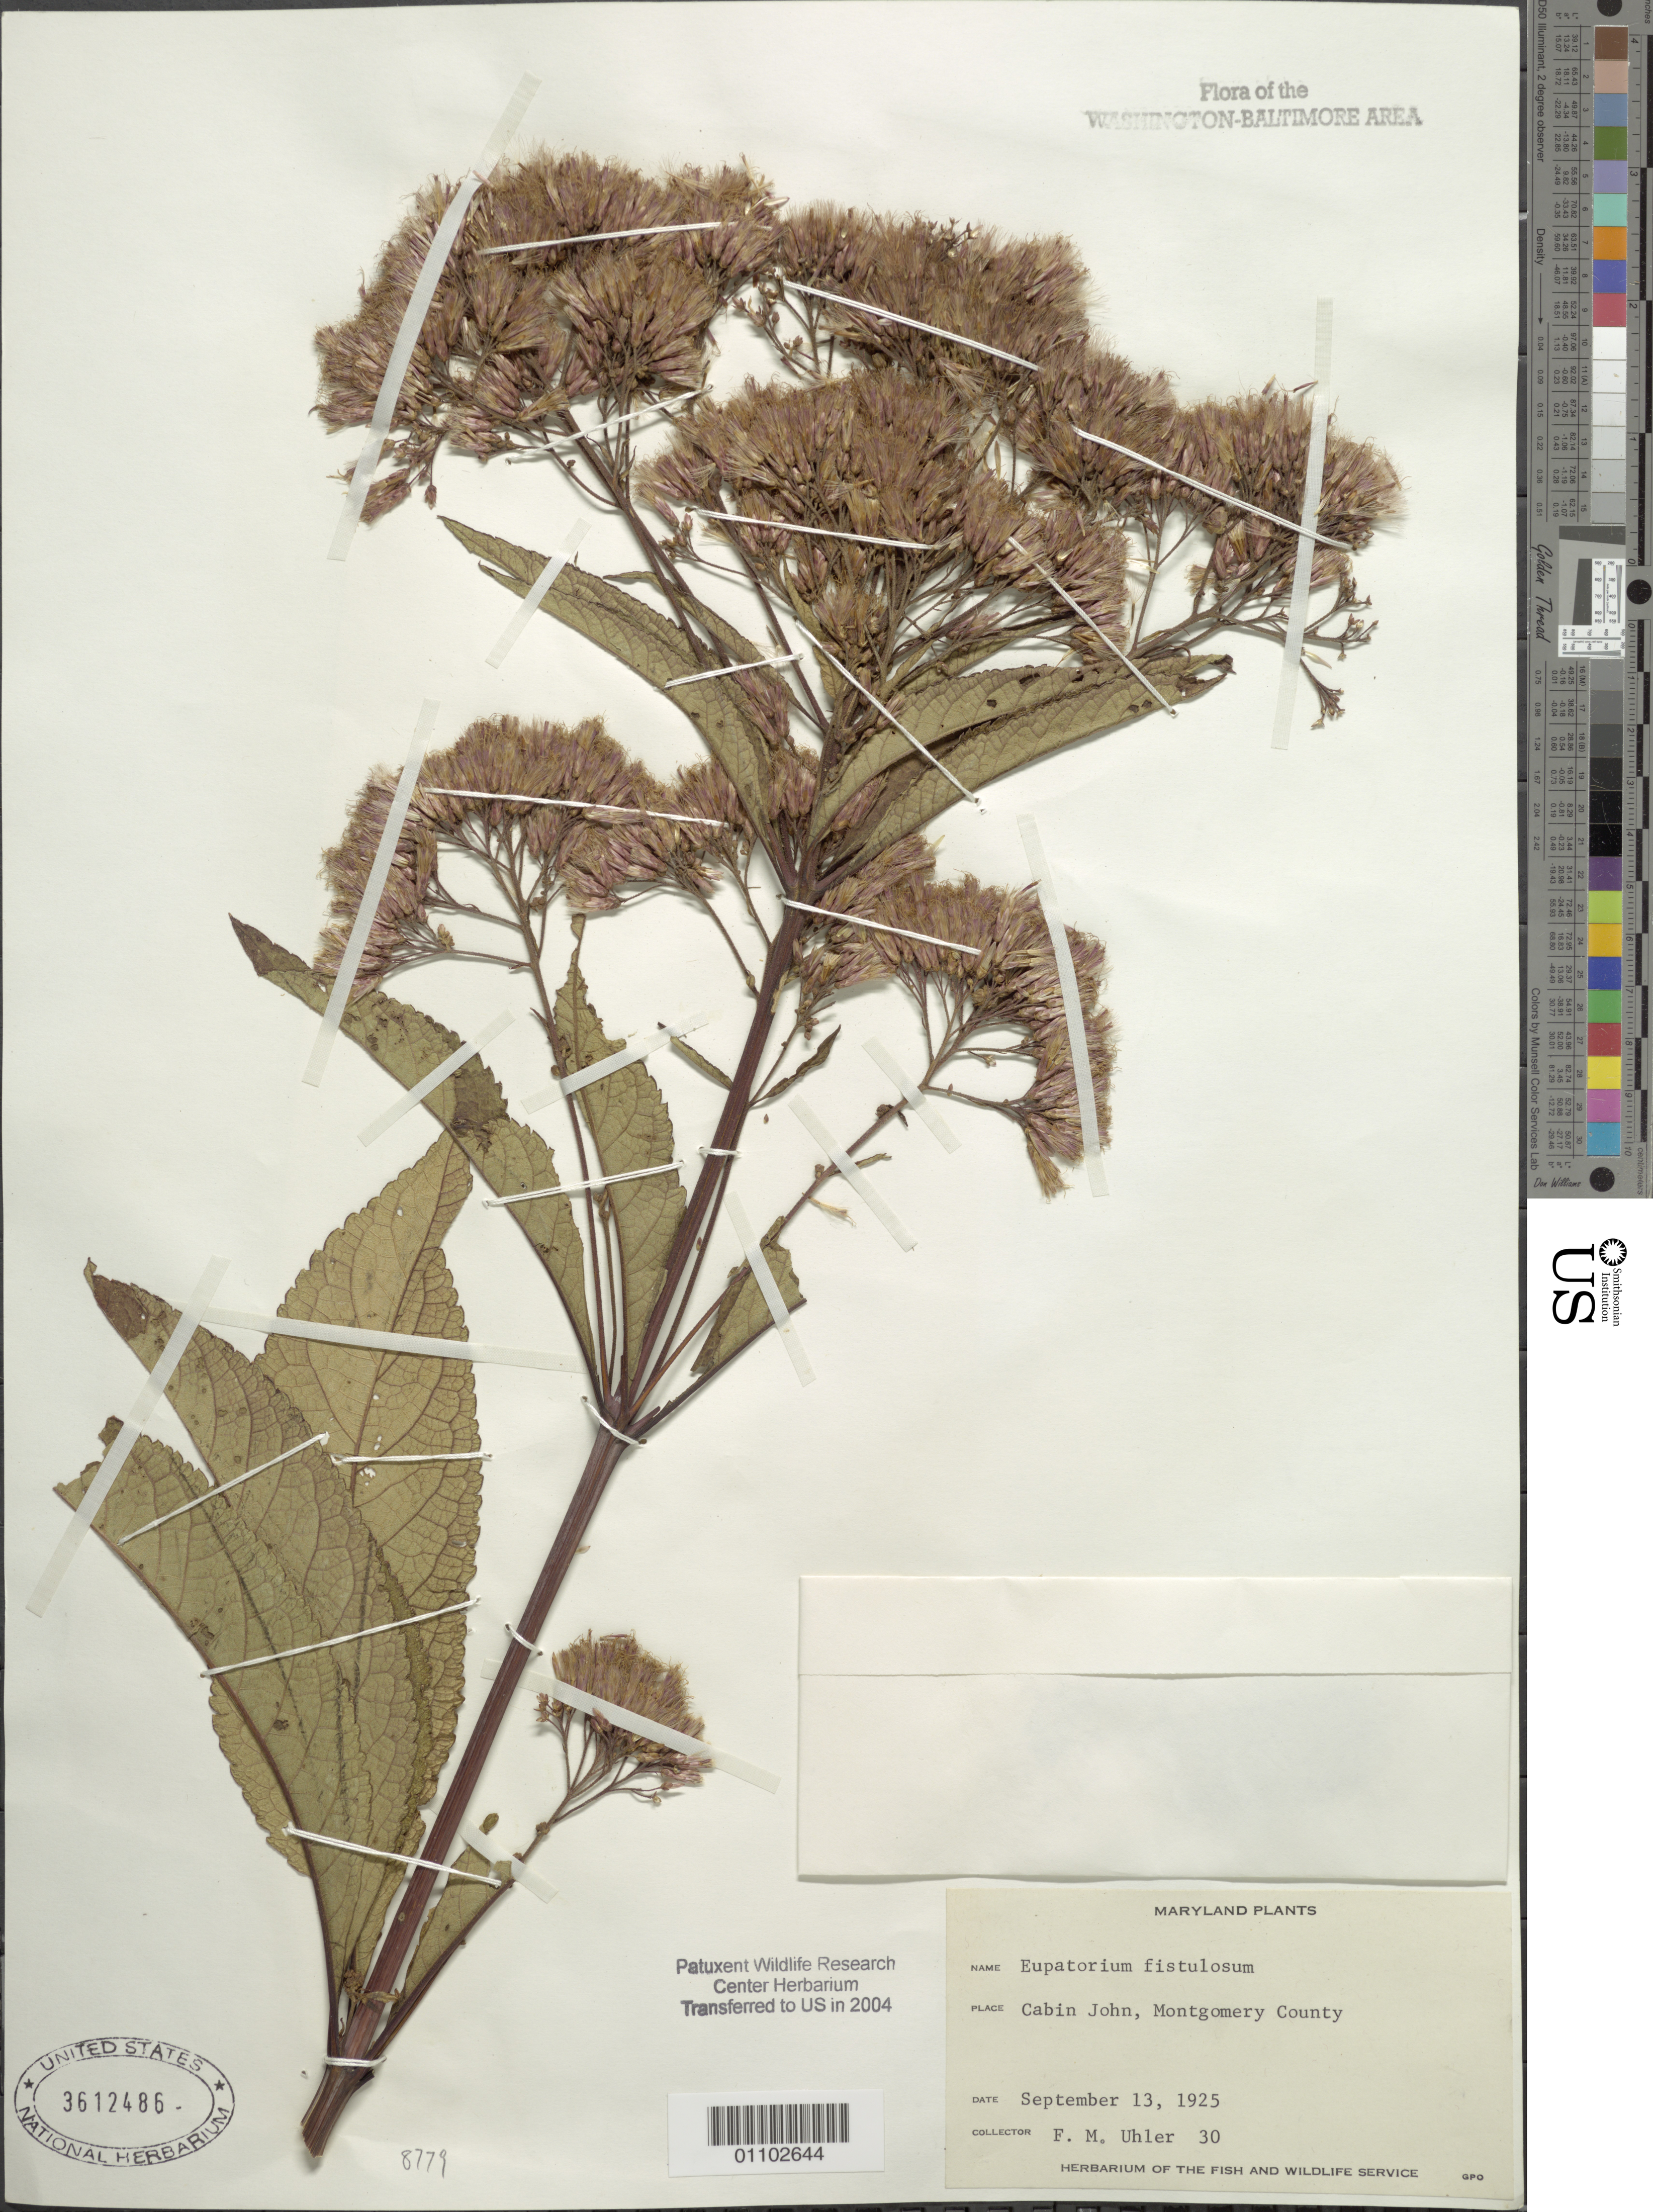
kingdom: Plantae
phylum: Tracheophyta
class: Magnoliopsida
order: Asterales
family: Asteraceae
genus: Eupatorium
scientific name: Eupatorium fistulosum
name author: Barratt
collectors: F. M. Uhler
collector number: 30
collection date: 1925-09-13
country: United States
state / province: Maryland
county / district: Montgomery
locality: Cabin John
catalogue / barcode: US 3612486